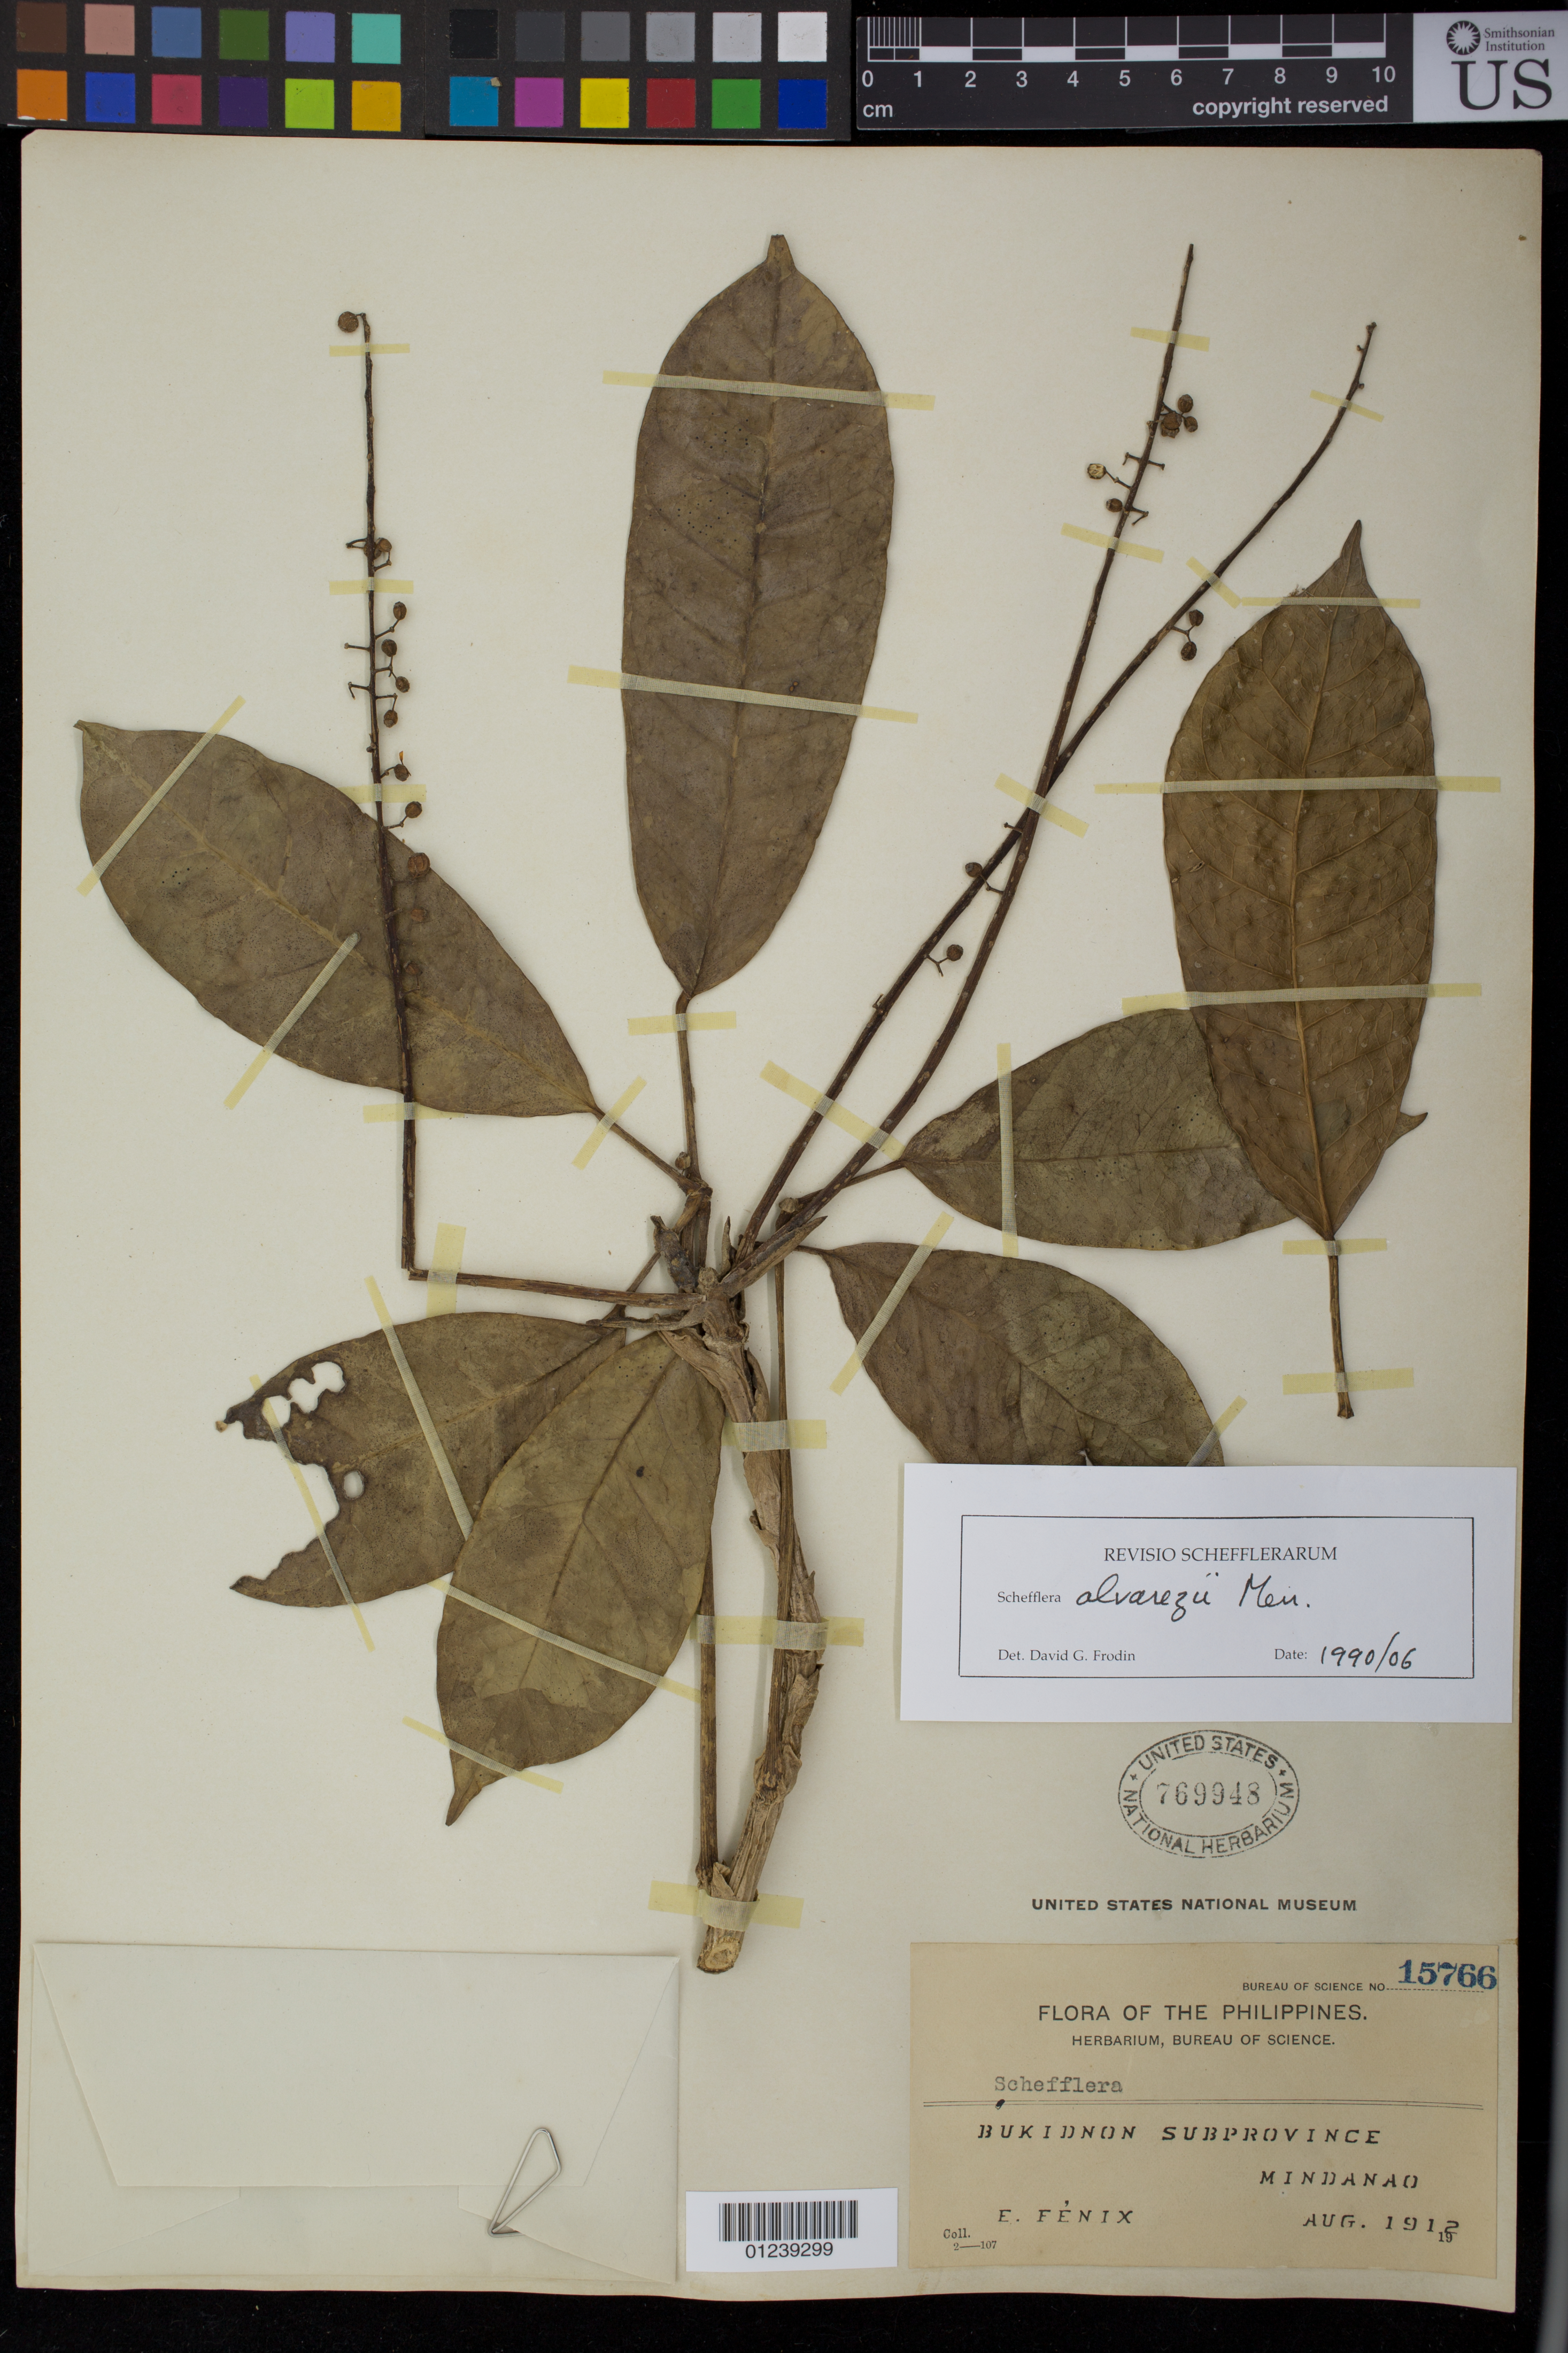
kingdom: Plantae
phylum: Tracheophyta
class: Magnoliopsida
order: Apiales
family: Araliaceae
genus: Schefflera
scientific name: Schefflera alvarezii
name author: Merr.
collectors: E. Fenix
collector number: Bur. Sci. 15766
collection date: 1912-08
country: Philippines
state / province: Northern Mindanao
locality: Bukidnon Subprovince, Mindanao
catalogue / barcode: US 769948